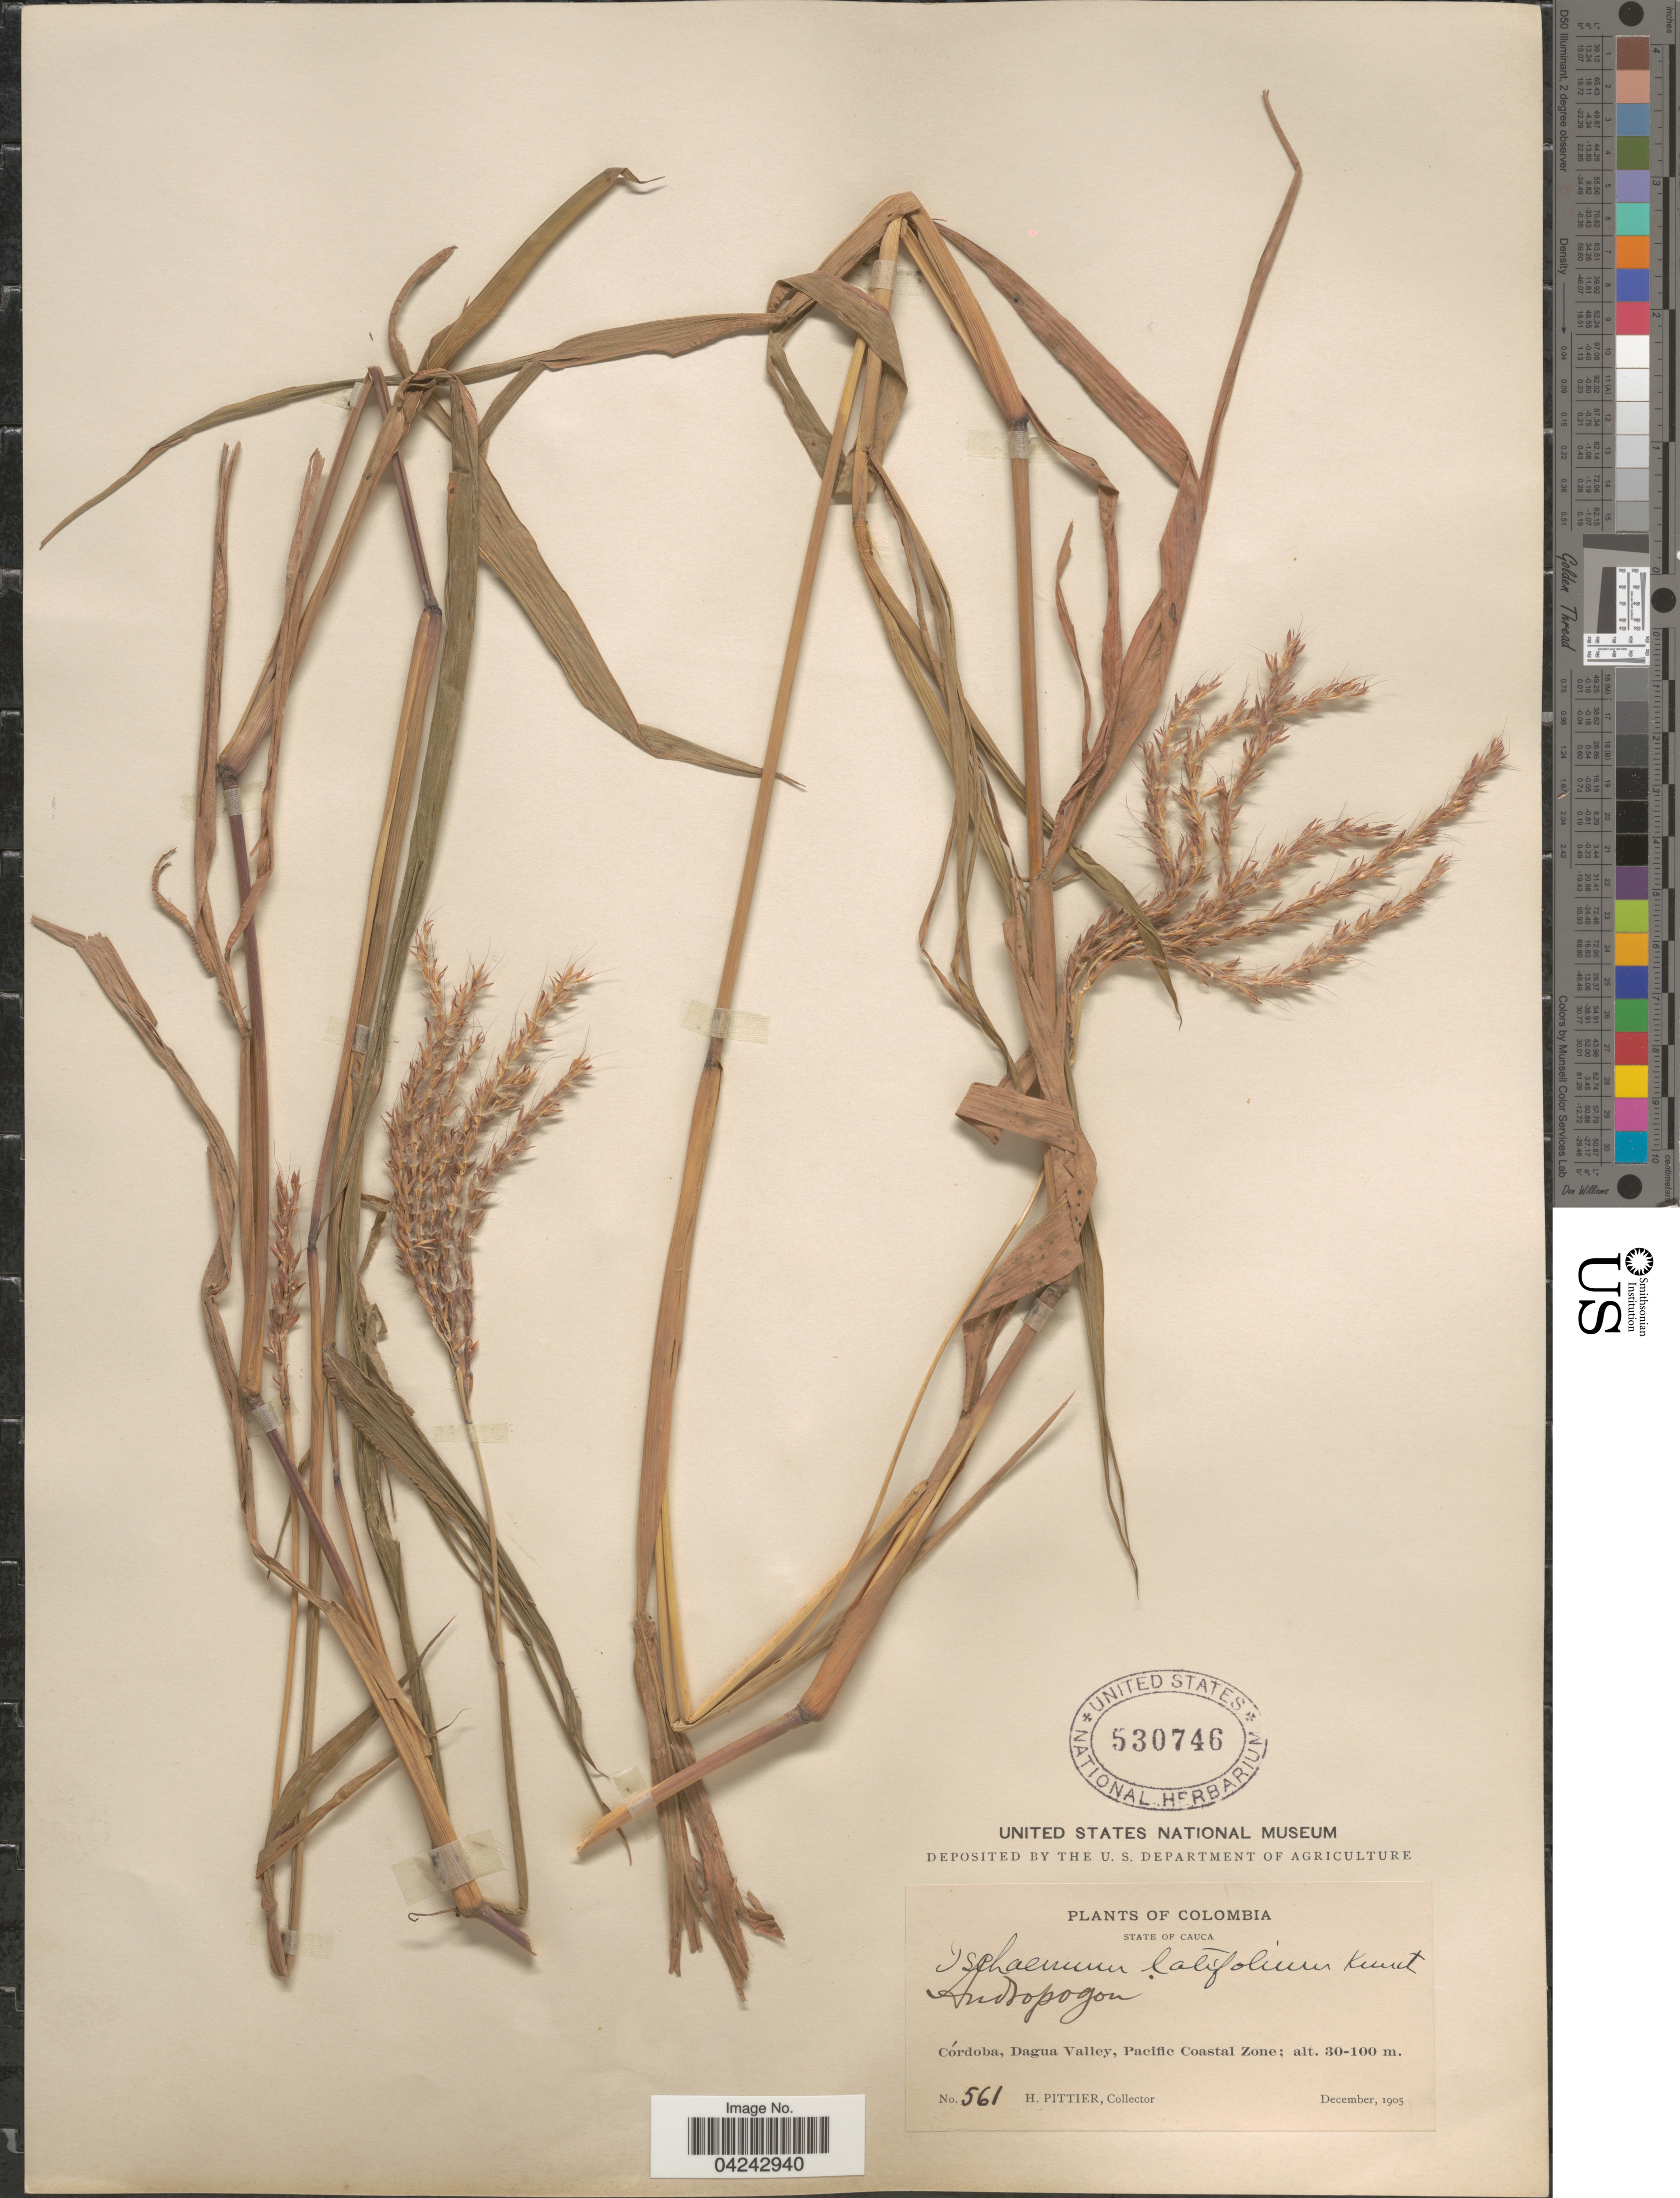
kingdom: Plantae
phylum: Tracheophyta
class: Liliopsida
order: Poales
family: Poaceae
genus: Ischaemum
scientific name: Ischaemum latifolium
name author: (Spreng.) Kunth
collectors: H. F. Pittier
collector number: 561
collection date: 1905-12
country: Colombia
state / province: Cauca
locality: Córdoba, Dagua Valley, Pacific Coastal Zone.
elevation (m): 30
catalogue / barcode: US 530746